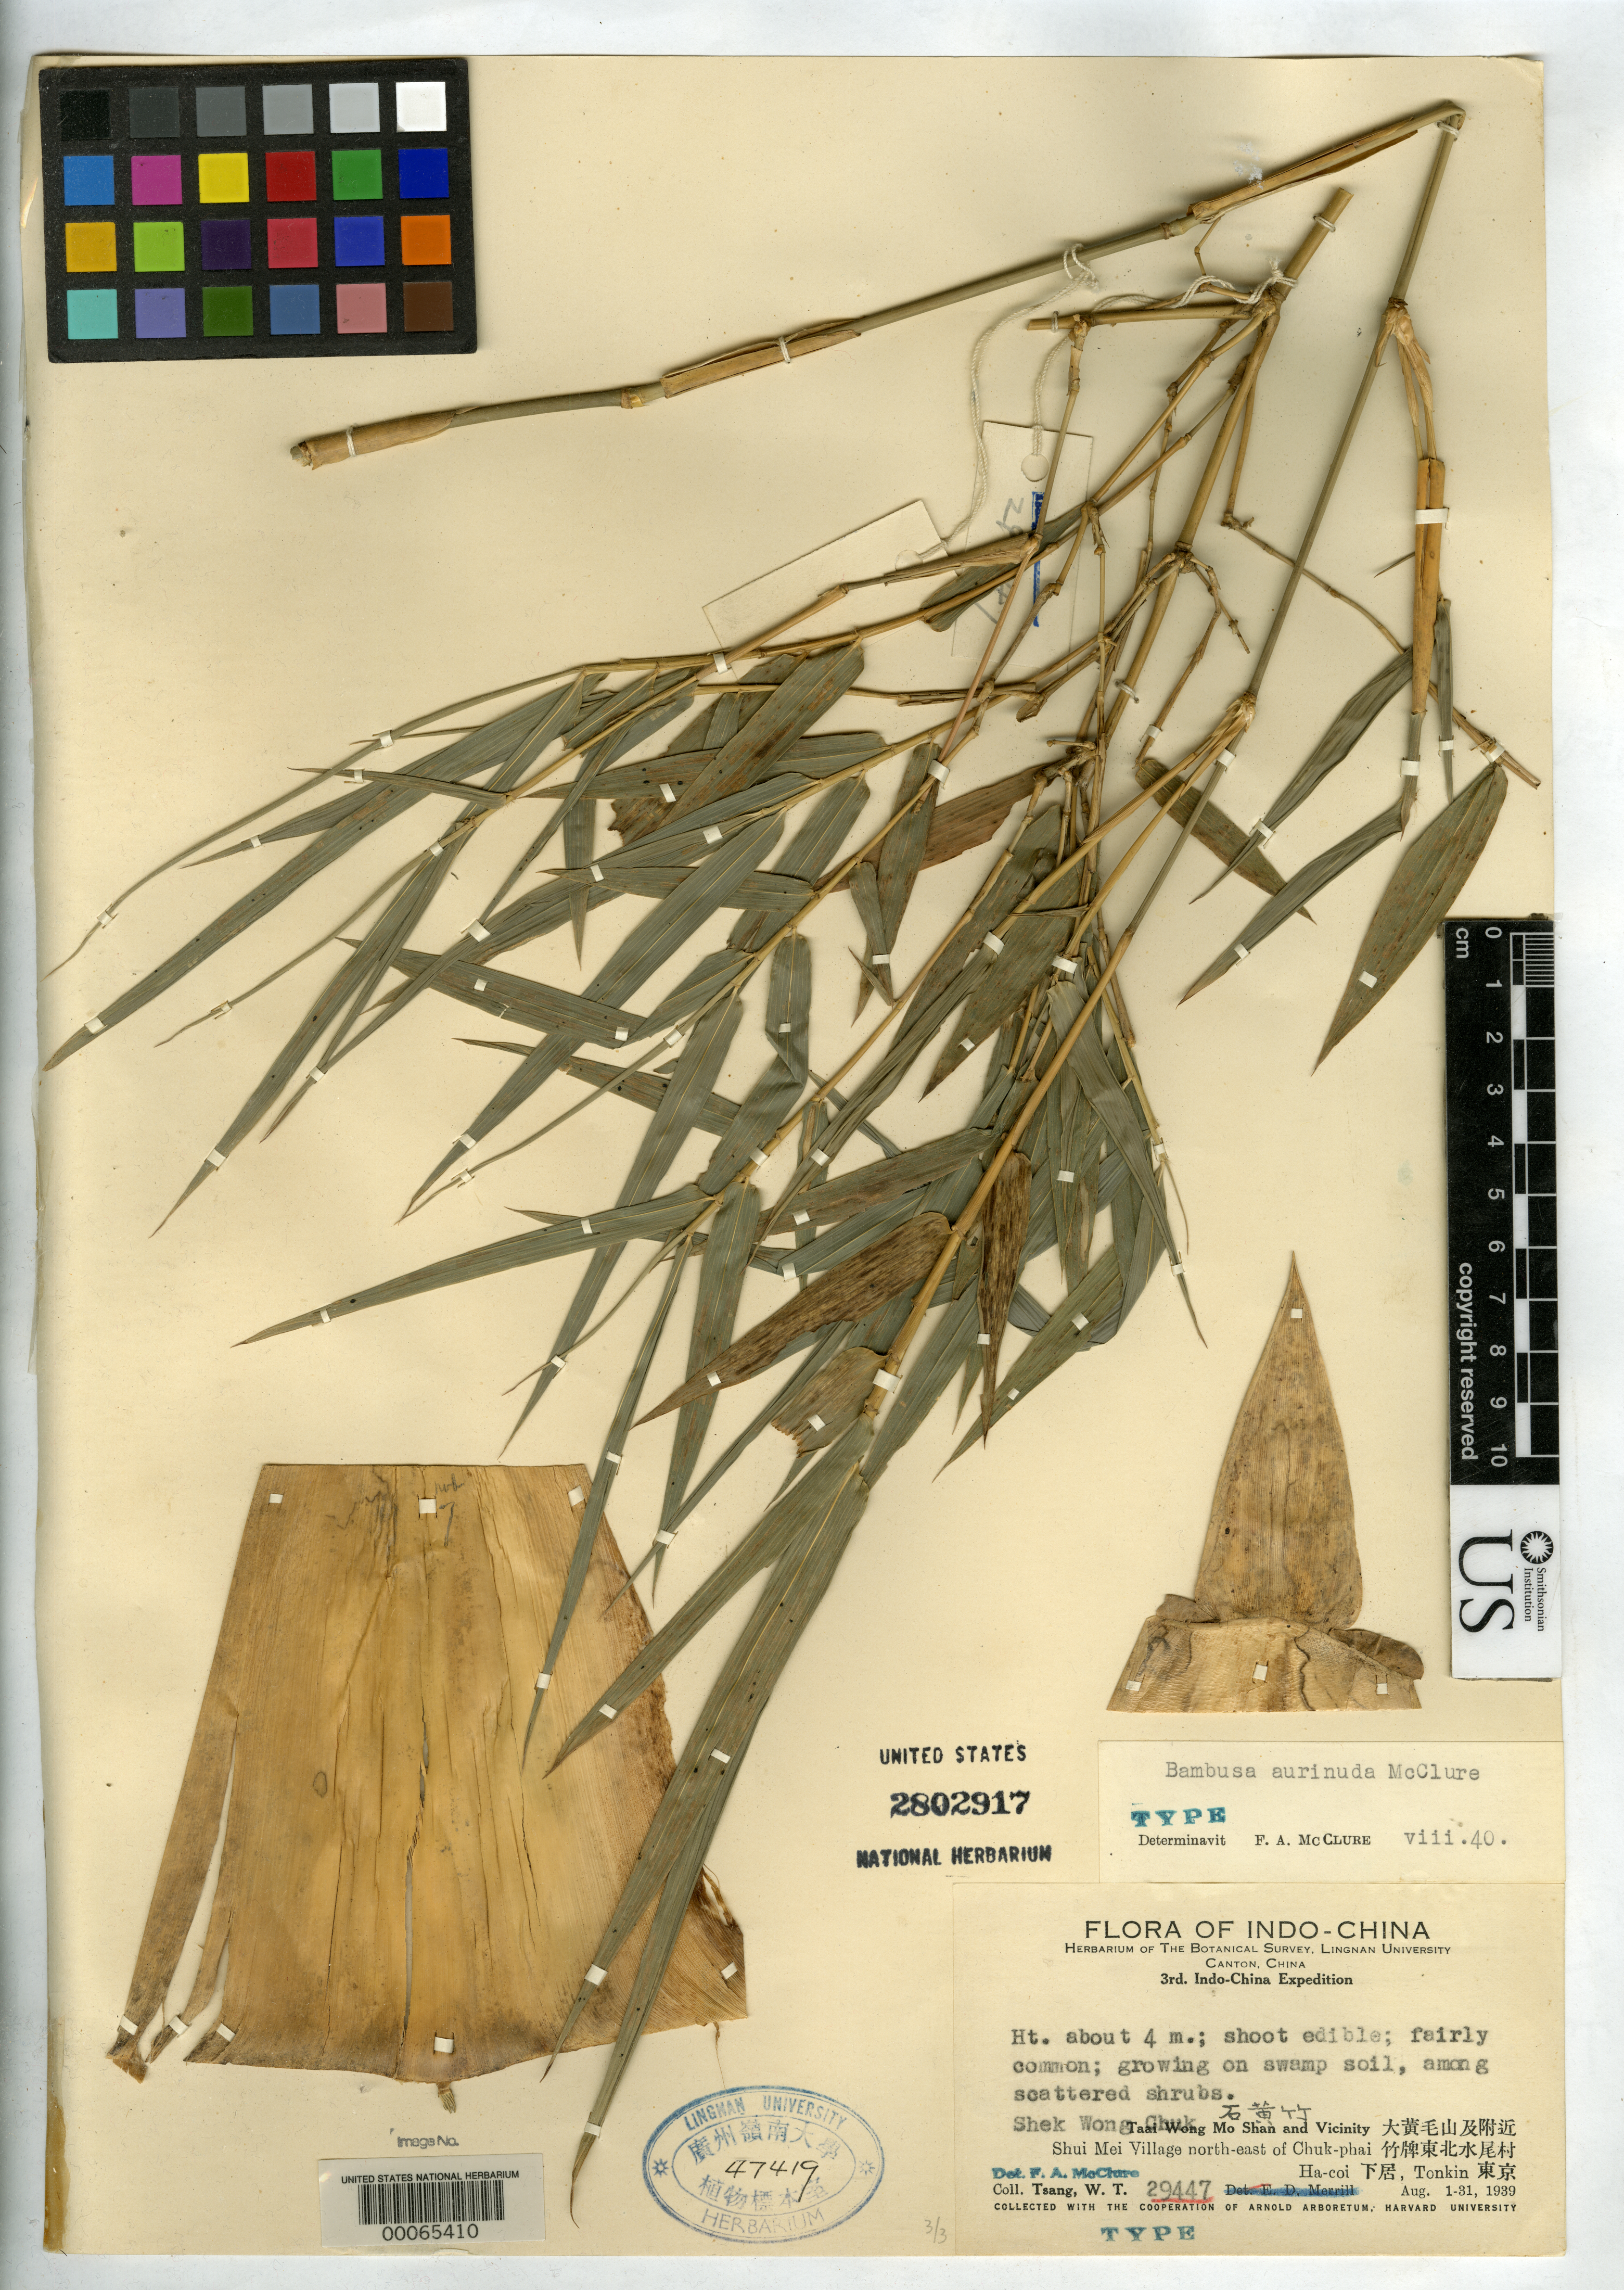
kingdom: Plantae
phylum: Tracheophyta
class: Liliopsida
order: Poales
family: Poaceae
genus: Bambusa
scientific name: Bambusa aurinuda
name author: McClure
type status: Holotype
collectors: W. T. Tsang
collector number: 29447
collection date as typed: Aug 1939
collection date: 1939-08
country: Vietnam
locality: Taai Wong Shan, Shui Mei village NE of Chuk-phai.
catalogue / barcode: US 2802917